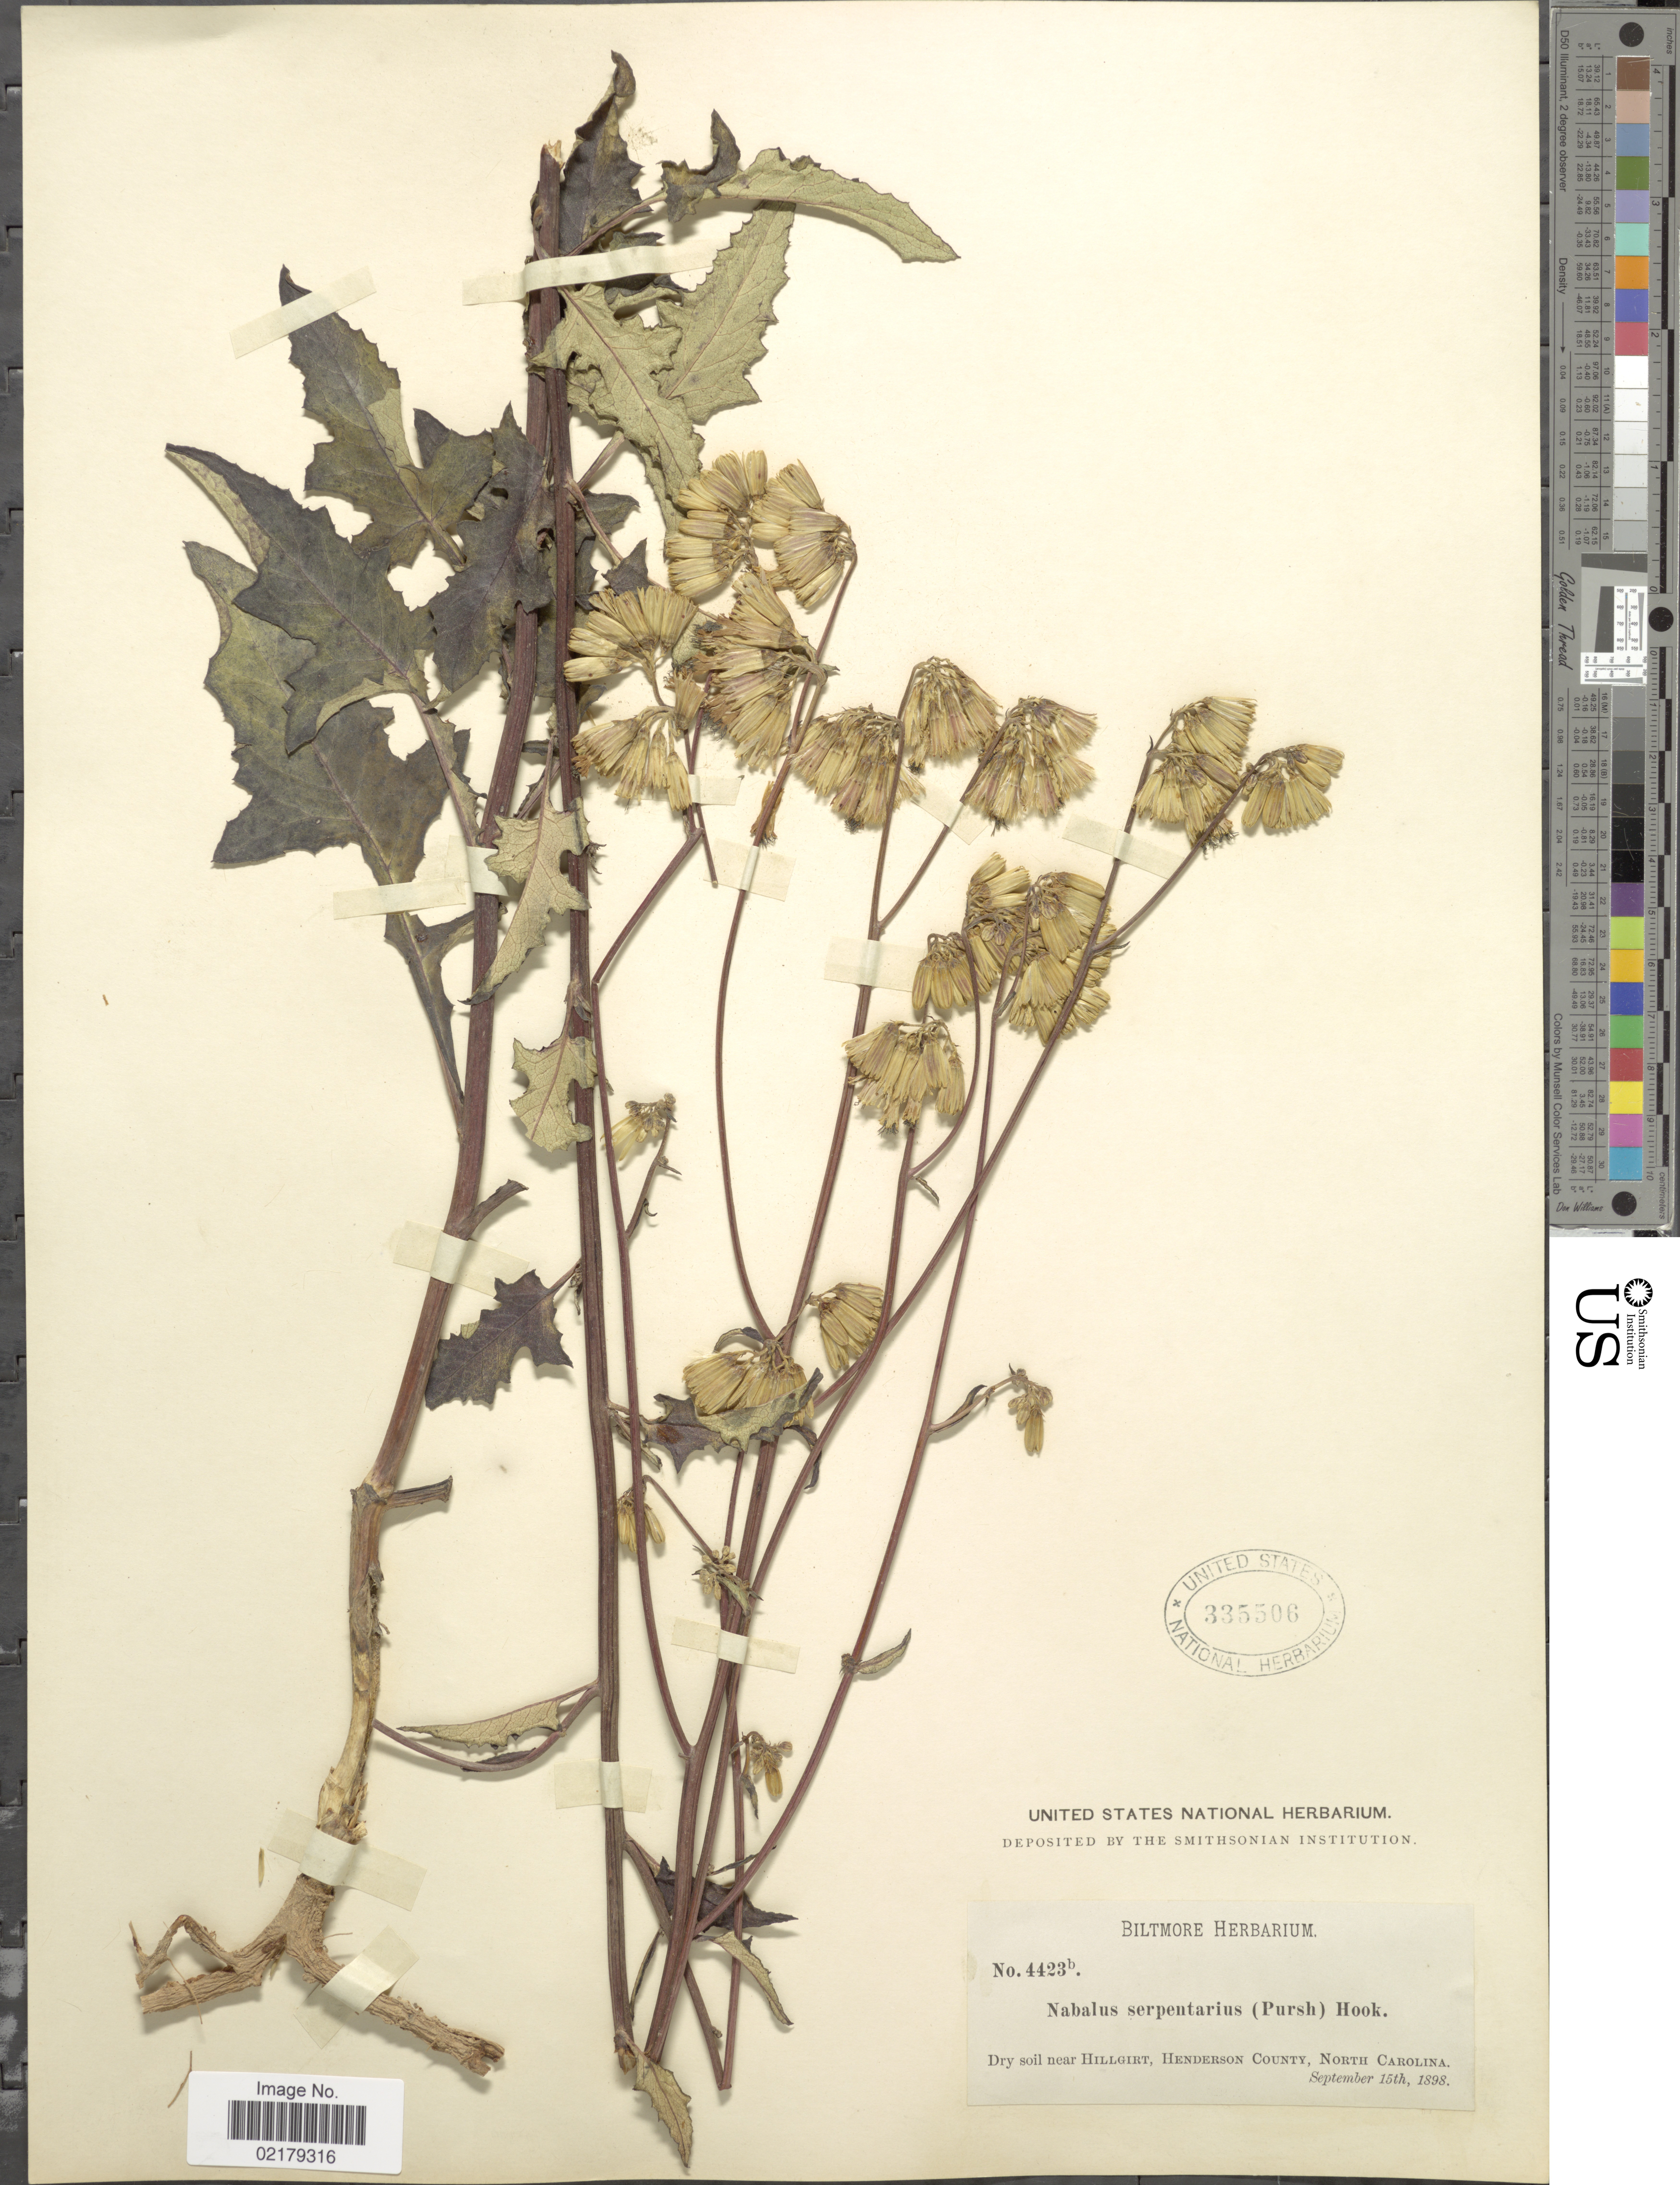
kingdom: Plantae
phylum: Tracheophyta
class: Magnoliopsida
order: Asterales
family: Asteraceae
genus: Nabalus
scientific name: Nabalus serpentarius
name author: (Pursh) Hook.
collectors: ex herb. Biltmore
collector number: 4423b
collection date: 1898-09-15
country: United States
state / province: North Carolina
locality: Dry soil near Hillgirt, Henderson County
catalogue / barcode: US 335506